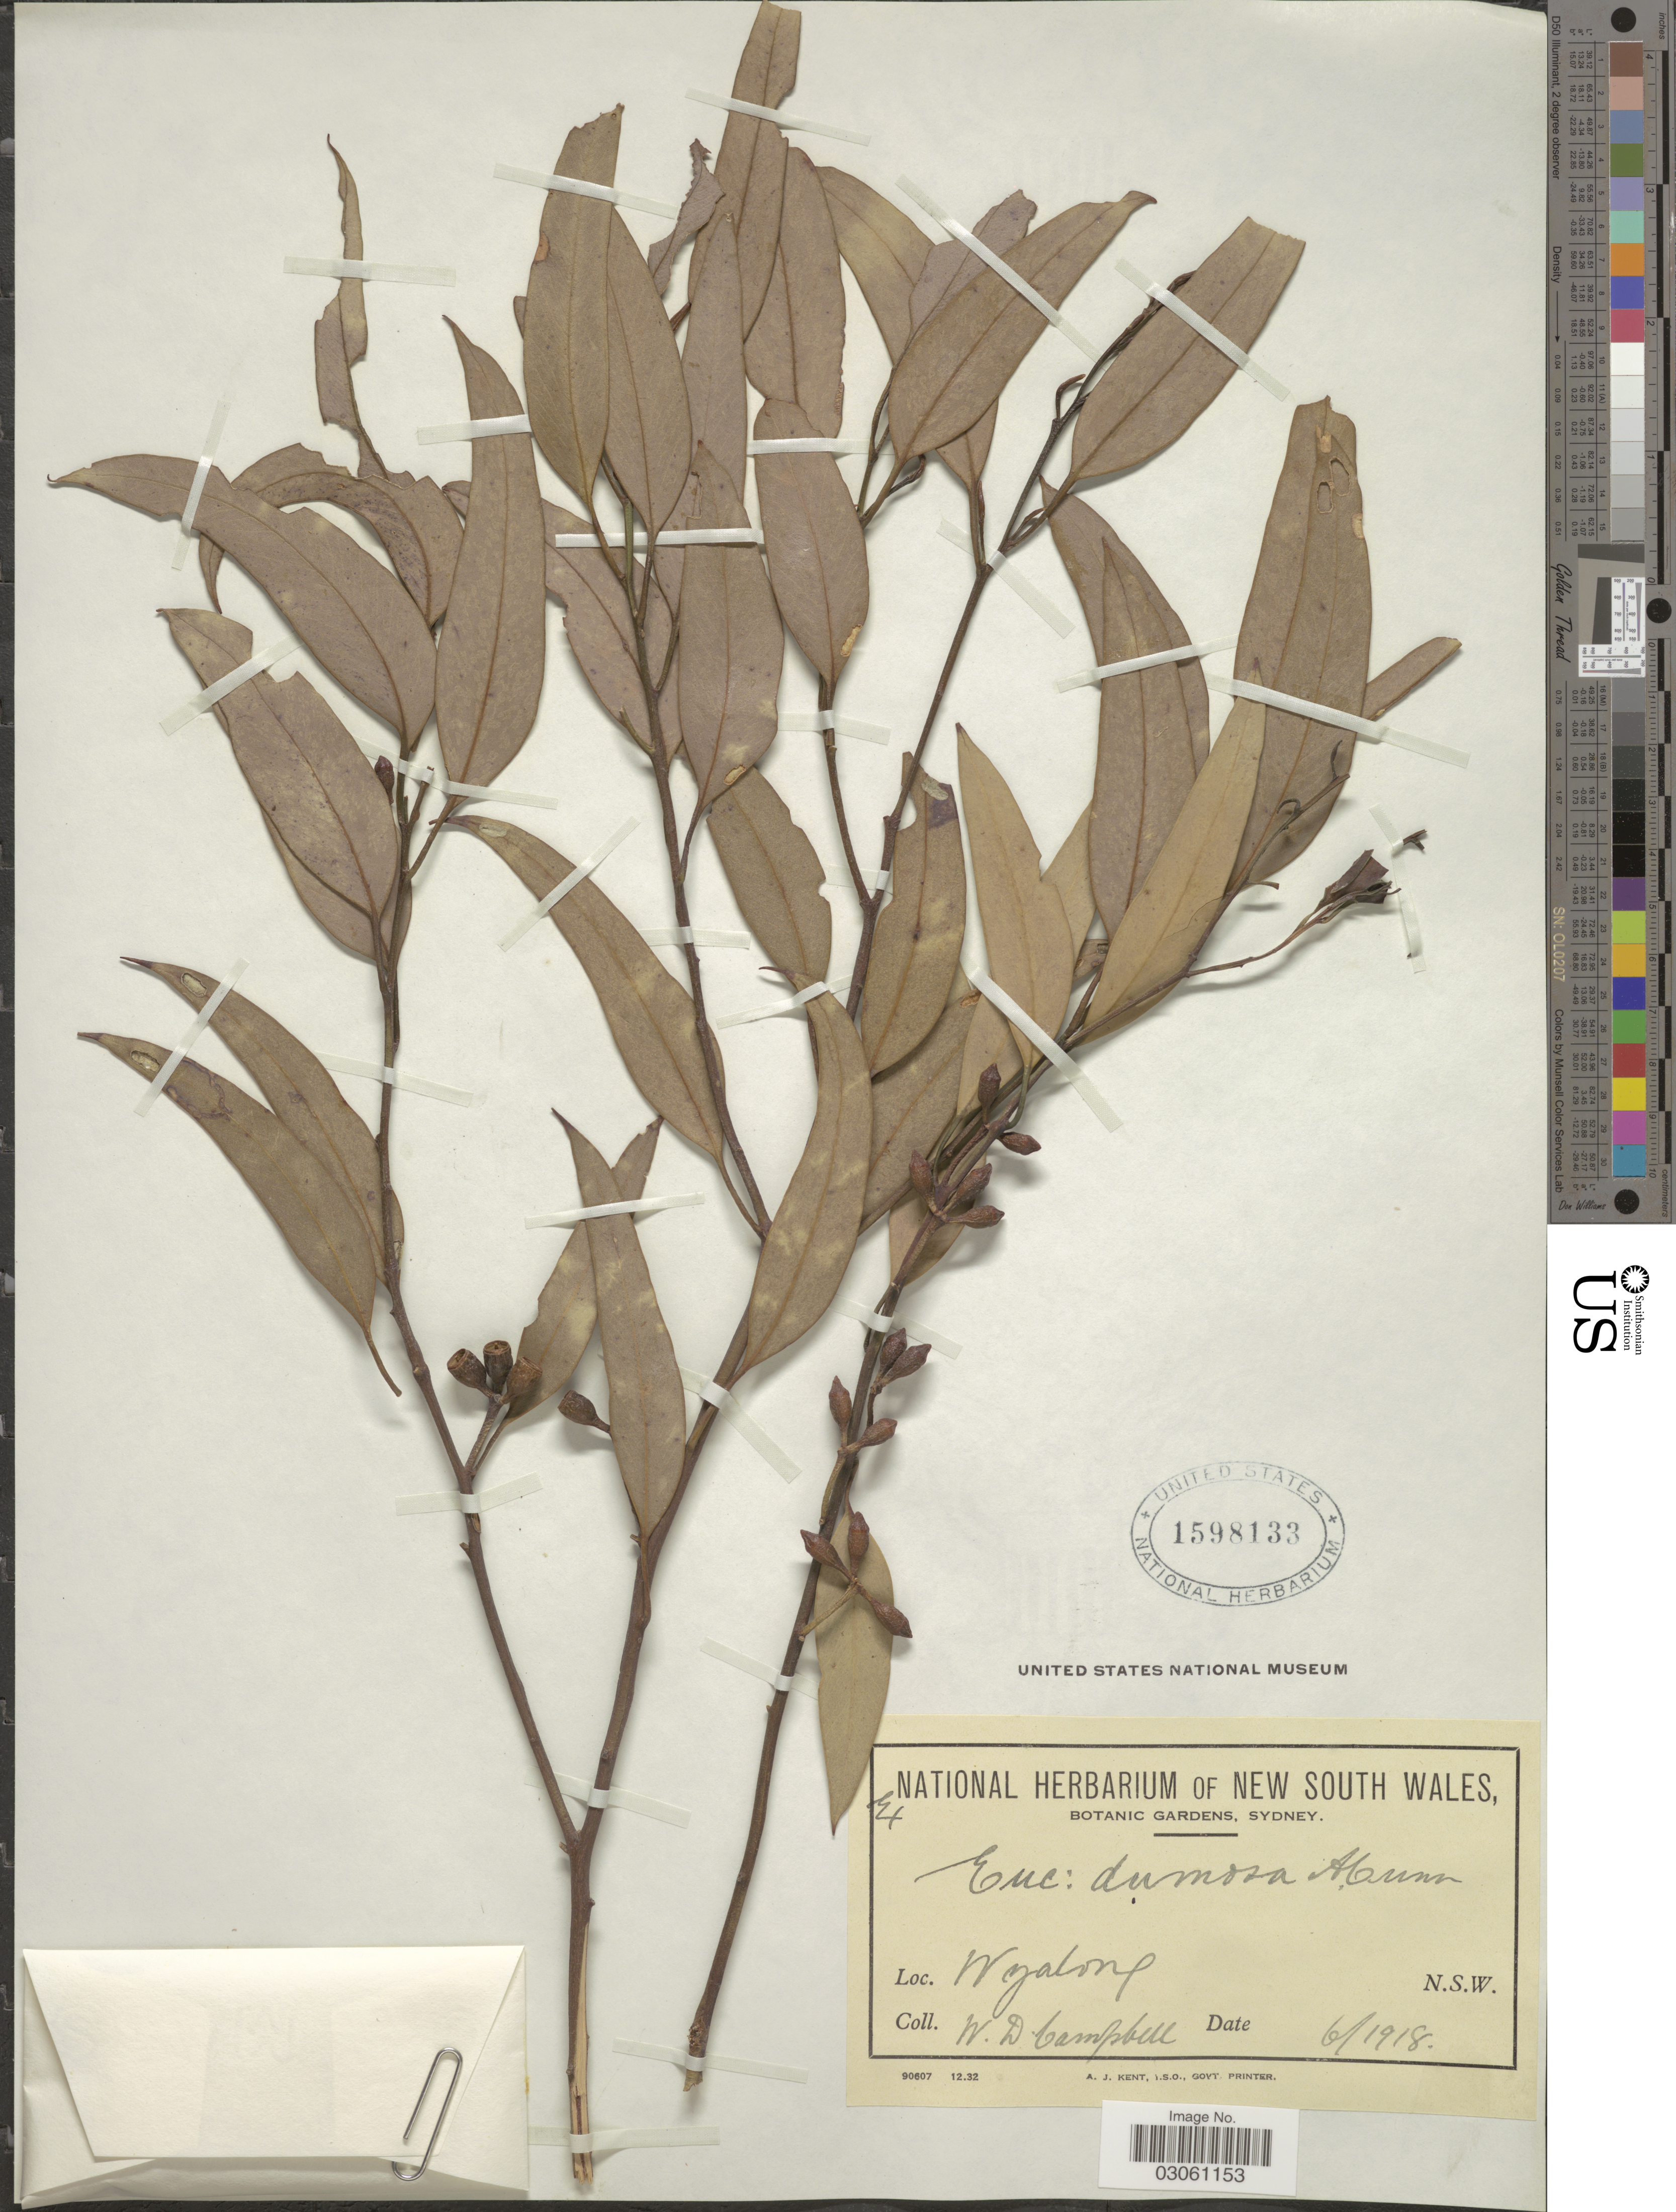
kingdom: Plantae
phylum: Tracheophyta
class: Magnoliopsida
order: Myrtales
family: Myrtaceae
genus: Eucalyptus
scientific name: Eucalyptus dumosa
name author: A. Cunn. ex Oxley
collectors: W. D. Campbell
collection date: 1918-06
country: Australia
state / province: New South Wales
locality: Wyalong.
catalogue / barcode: US 1598133